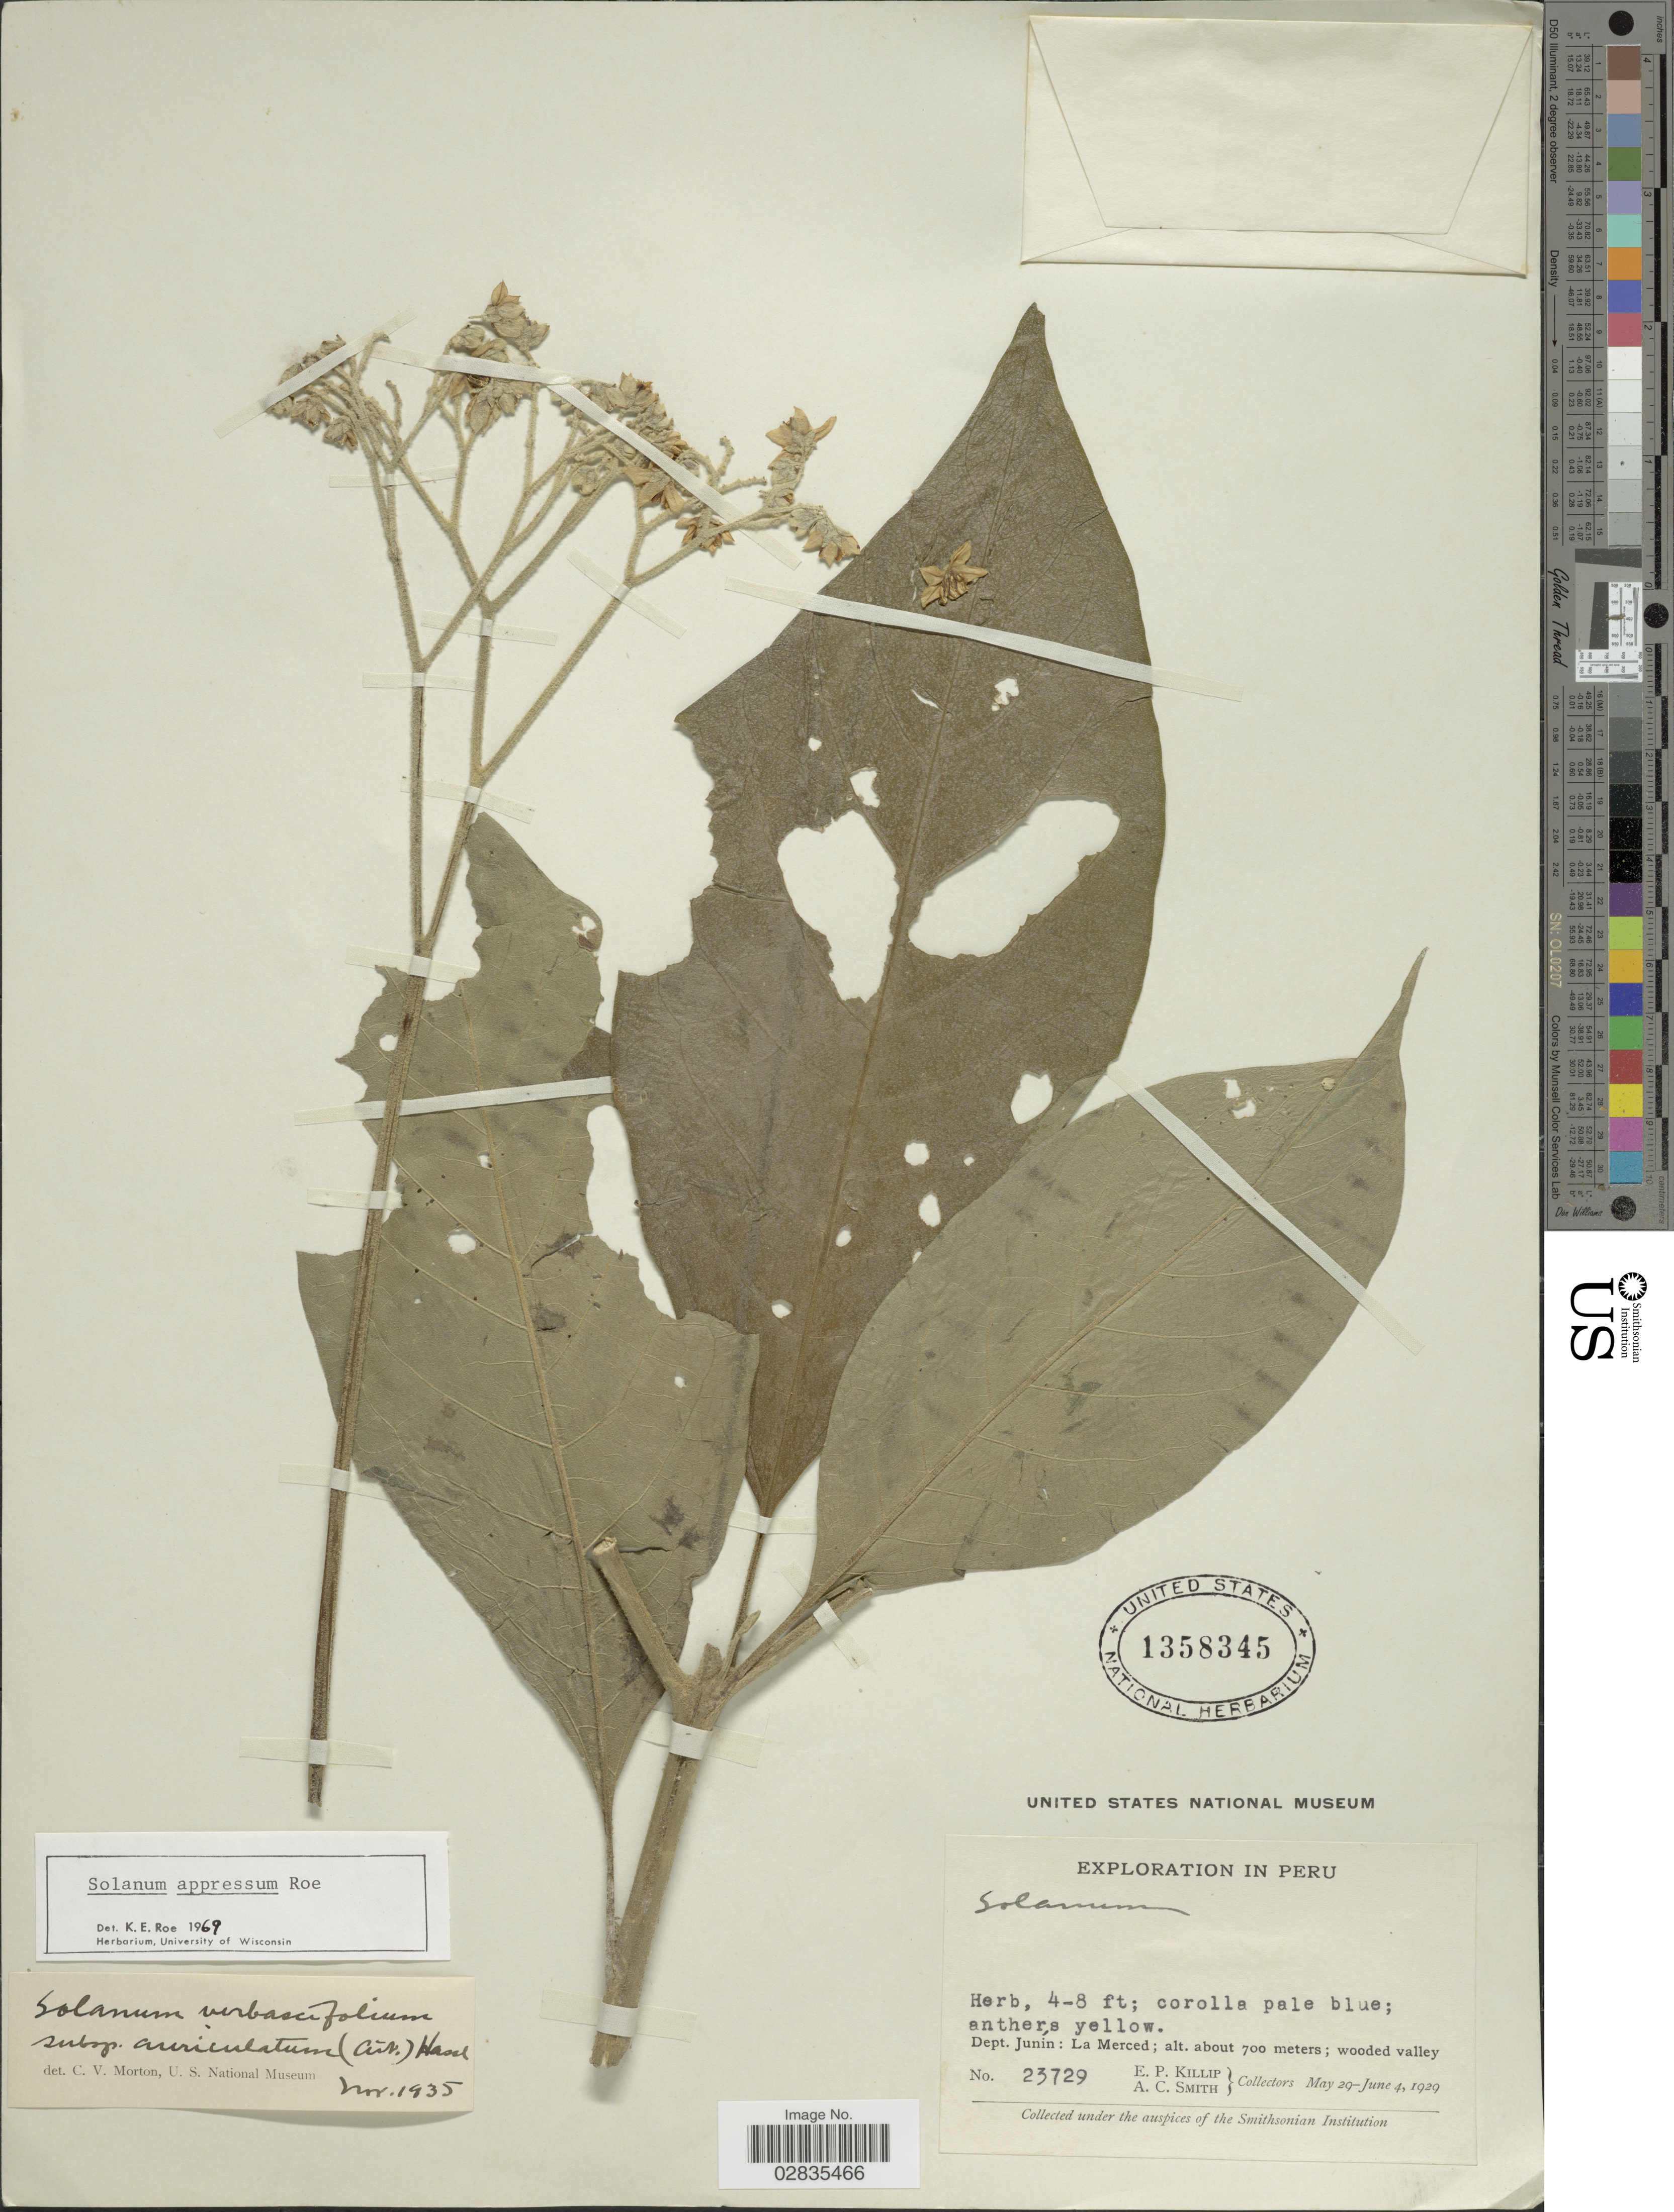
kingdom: Plantae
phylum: Tracheophyta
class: Magnoliopsida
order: Solanales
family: Solanaceae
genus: Solanum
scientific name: Solanum appressum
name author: K.E. Roe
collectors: E. P. Killip & A. C. Smith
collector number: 23729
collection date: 1929-05-29/1929-06-04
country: Peru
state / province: Junín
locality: La Merced.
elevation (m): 700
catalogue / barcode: US 1358345